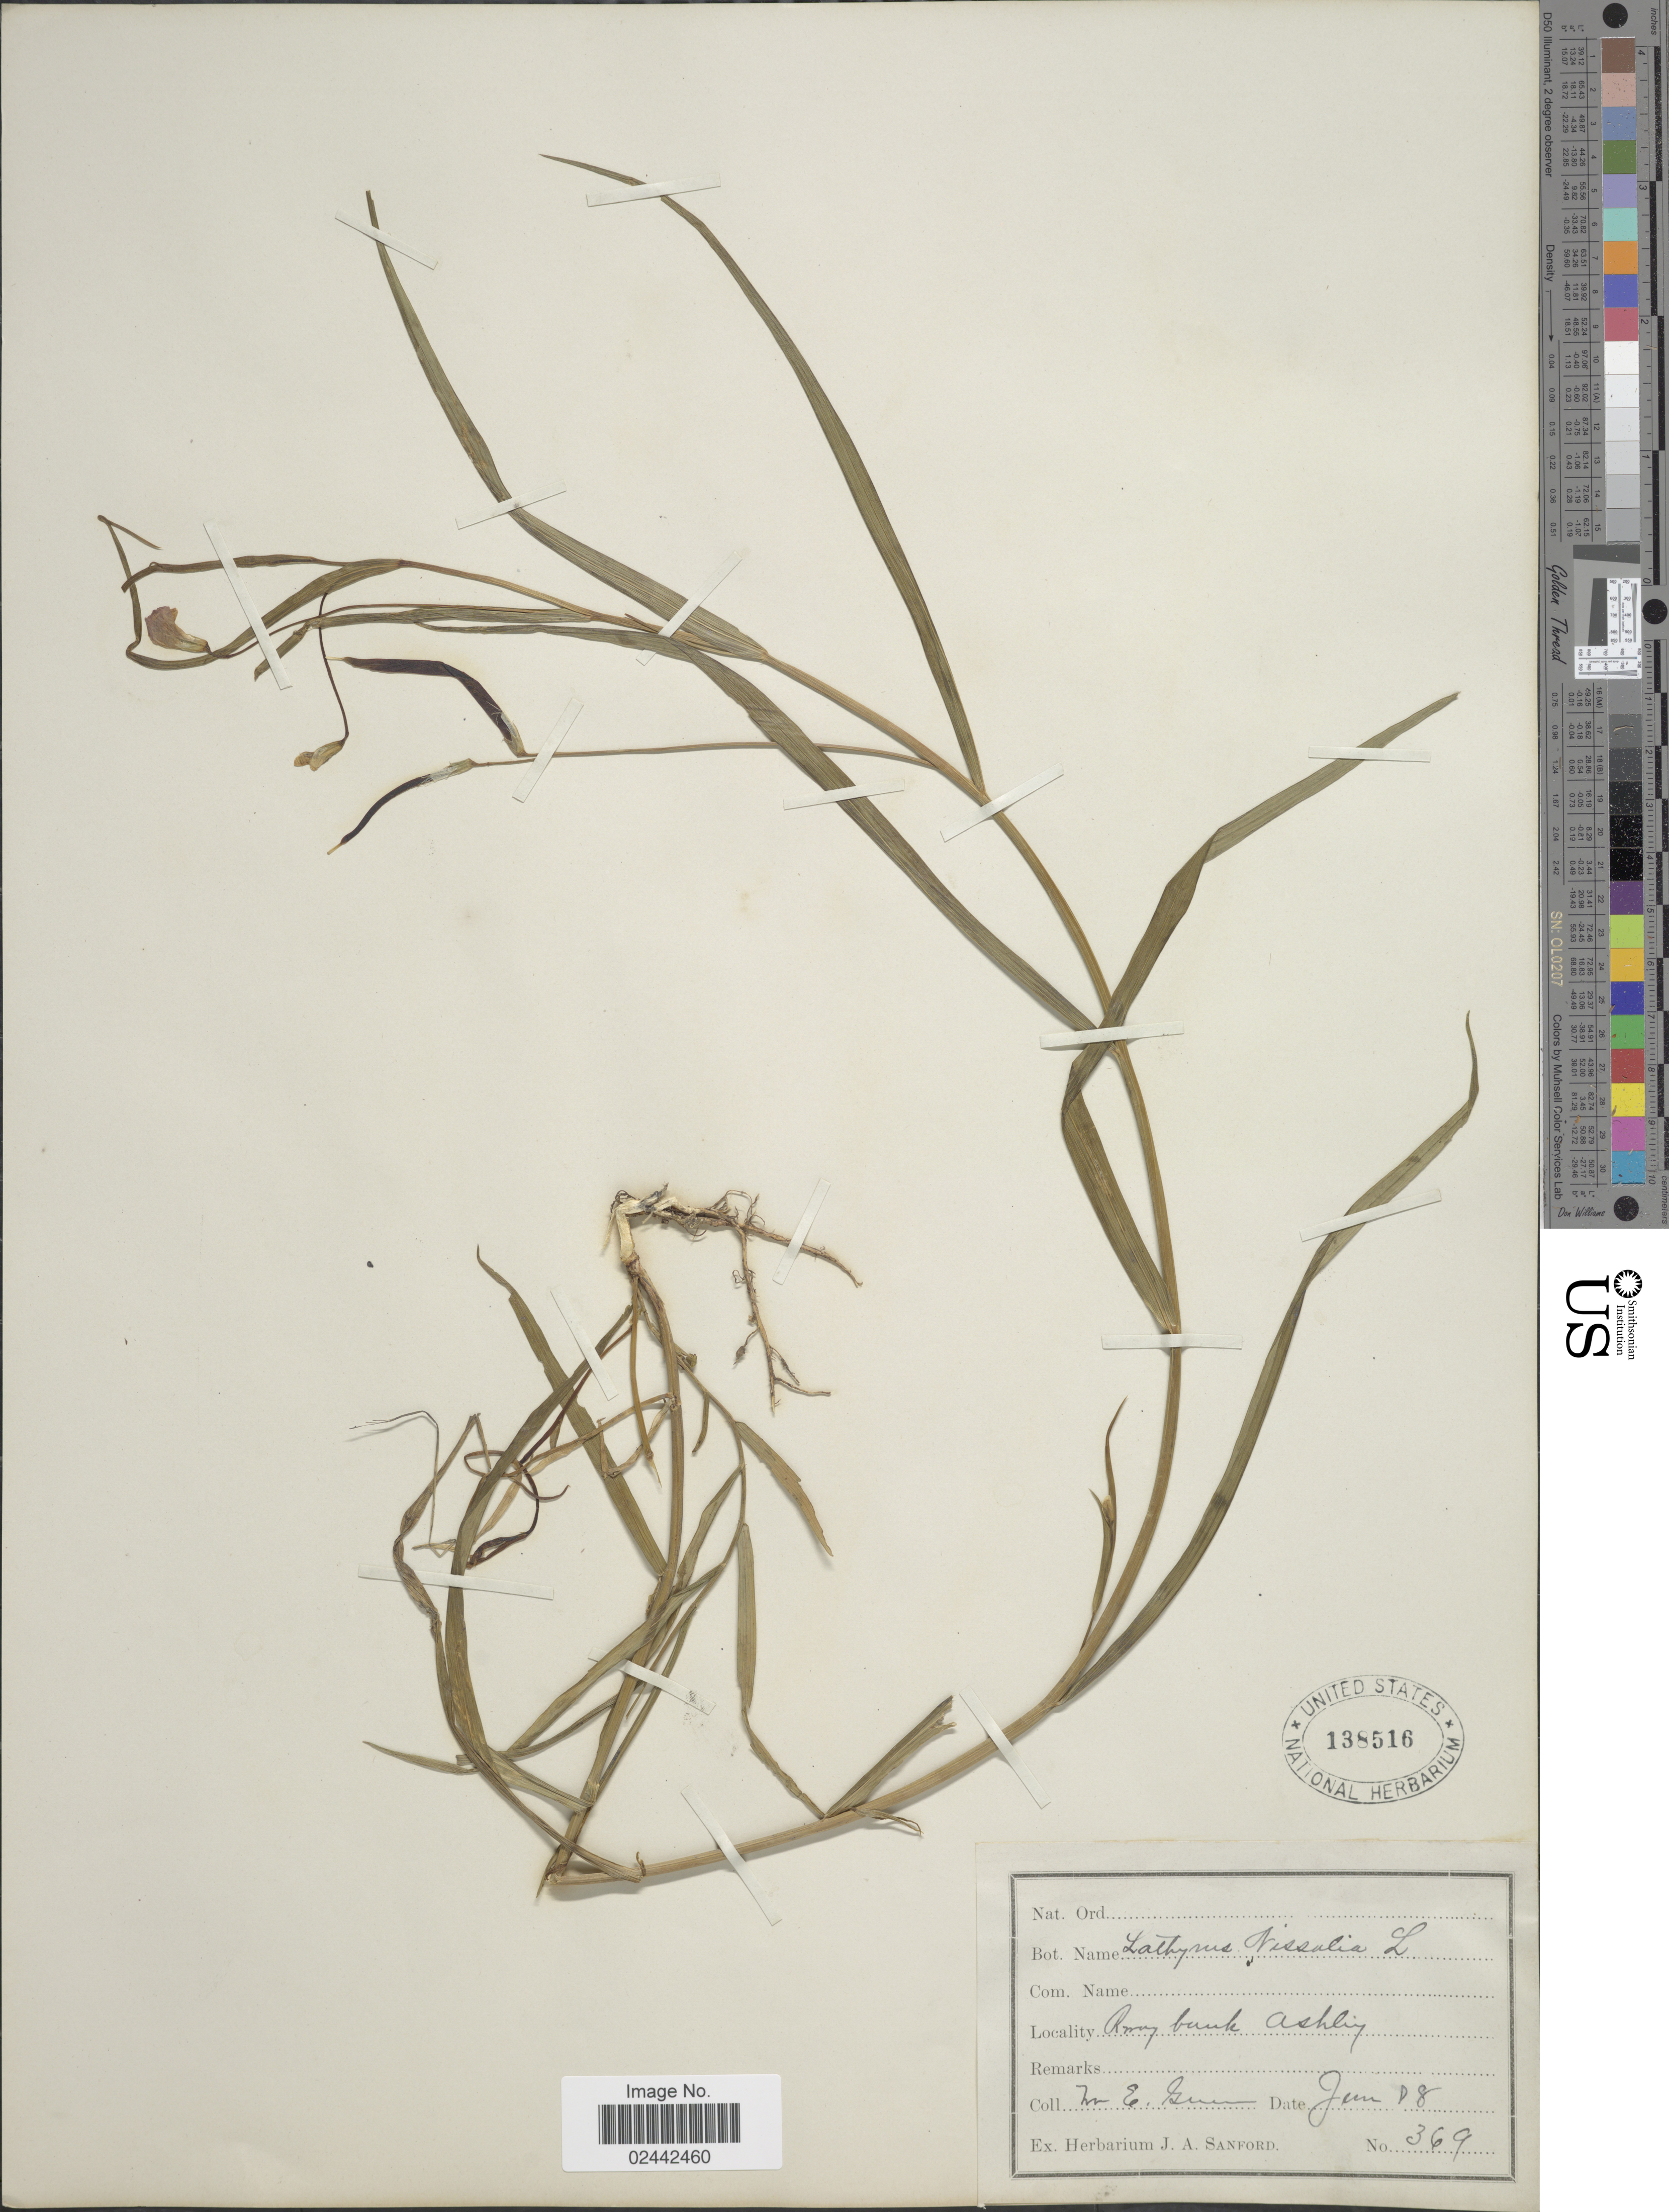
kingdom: Plantae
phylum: Tracheophyta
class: Magnoliopsida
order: Fabales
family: Fabaceae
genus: Lathyrus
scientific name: Lathyrus nissolia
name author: L.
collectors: W. Grime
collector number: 369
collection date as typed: Transcribed d/m/y: /6/78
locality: R [illegible text] bank Ashley [interpreted]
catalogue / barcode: US 138516